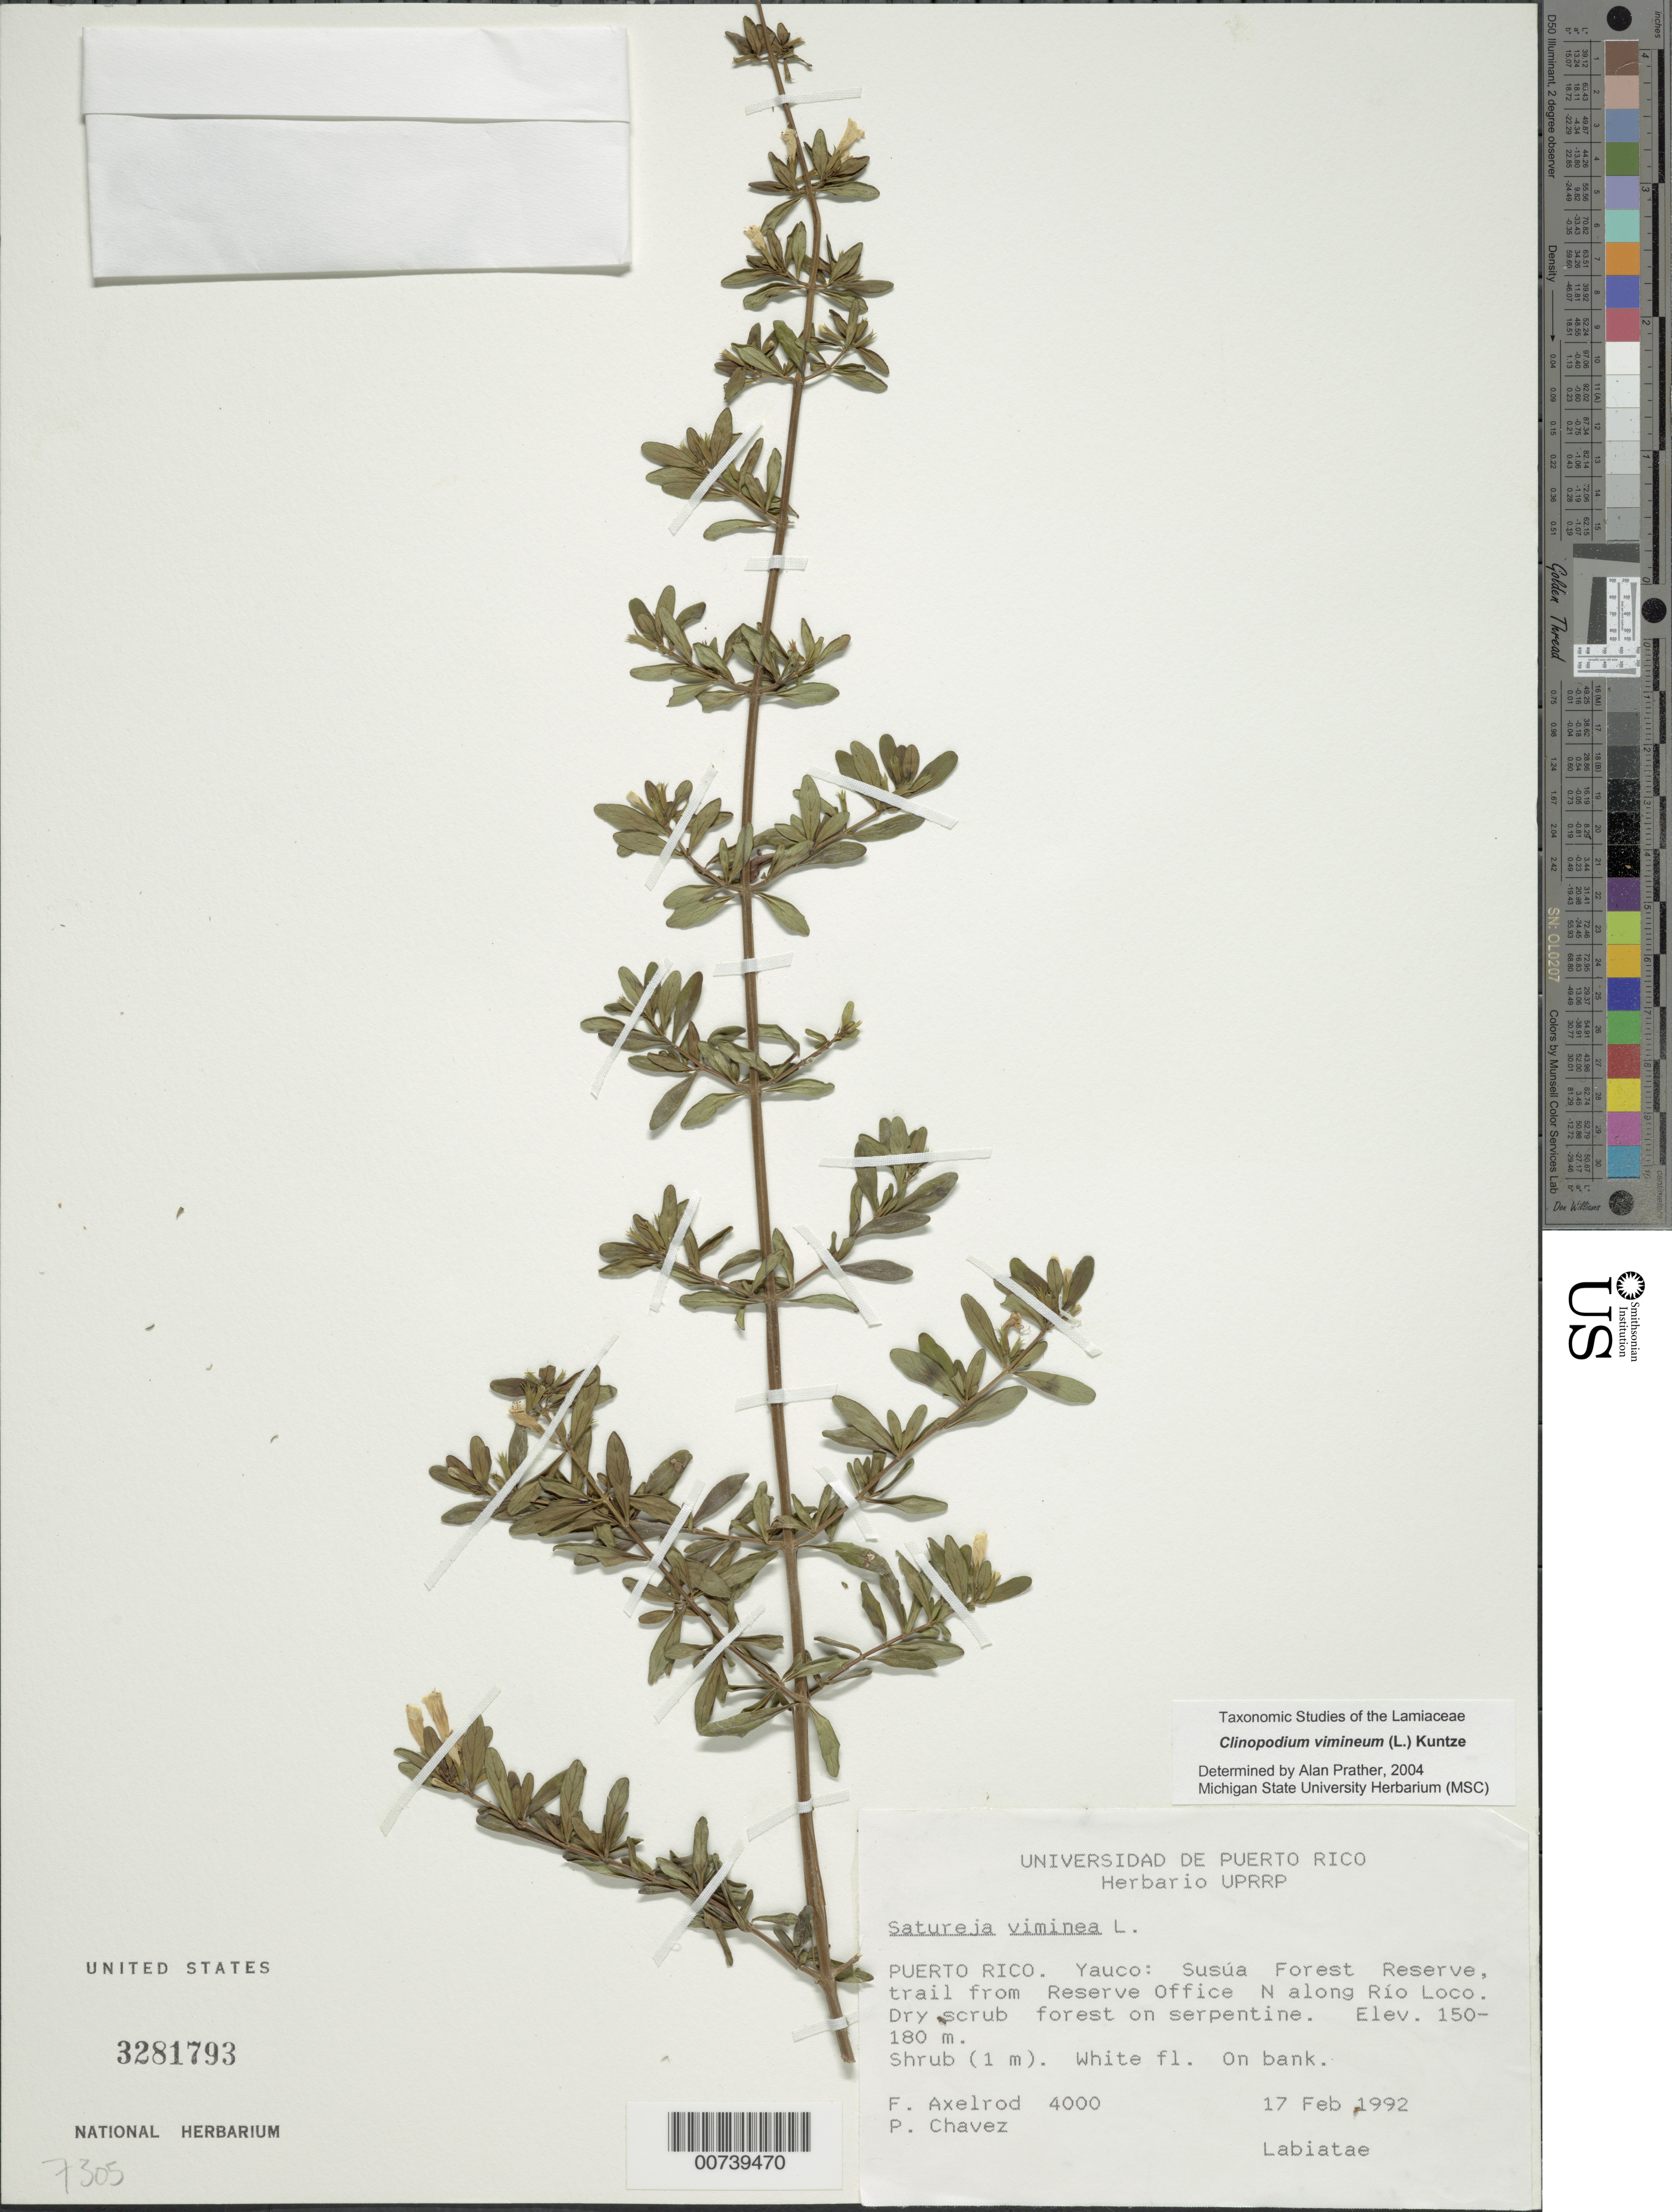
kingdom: Plantae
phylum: Tracheophyta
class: Magnoliopsida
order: Lamiales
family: Lamiaceae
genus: Clinopodium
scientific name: Clinopodium vimineum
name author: (L.) Kuntze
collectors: F. S. Axelrod & P. Chavez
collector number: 4000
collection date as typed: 17 Feb 1992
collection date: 1992-02-17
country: Puerto Rico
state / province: Yauco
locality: Yauco: Susúa Forest Reserve, trail from reserve office N along Río Loco.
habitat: Dry scrub forest on serpentine. On bank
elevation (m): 150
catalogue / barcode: US 3281793